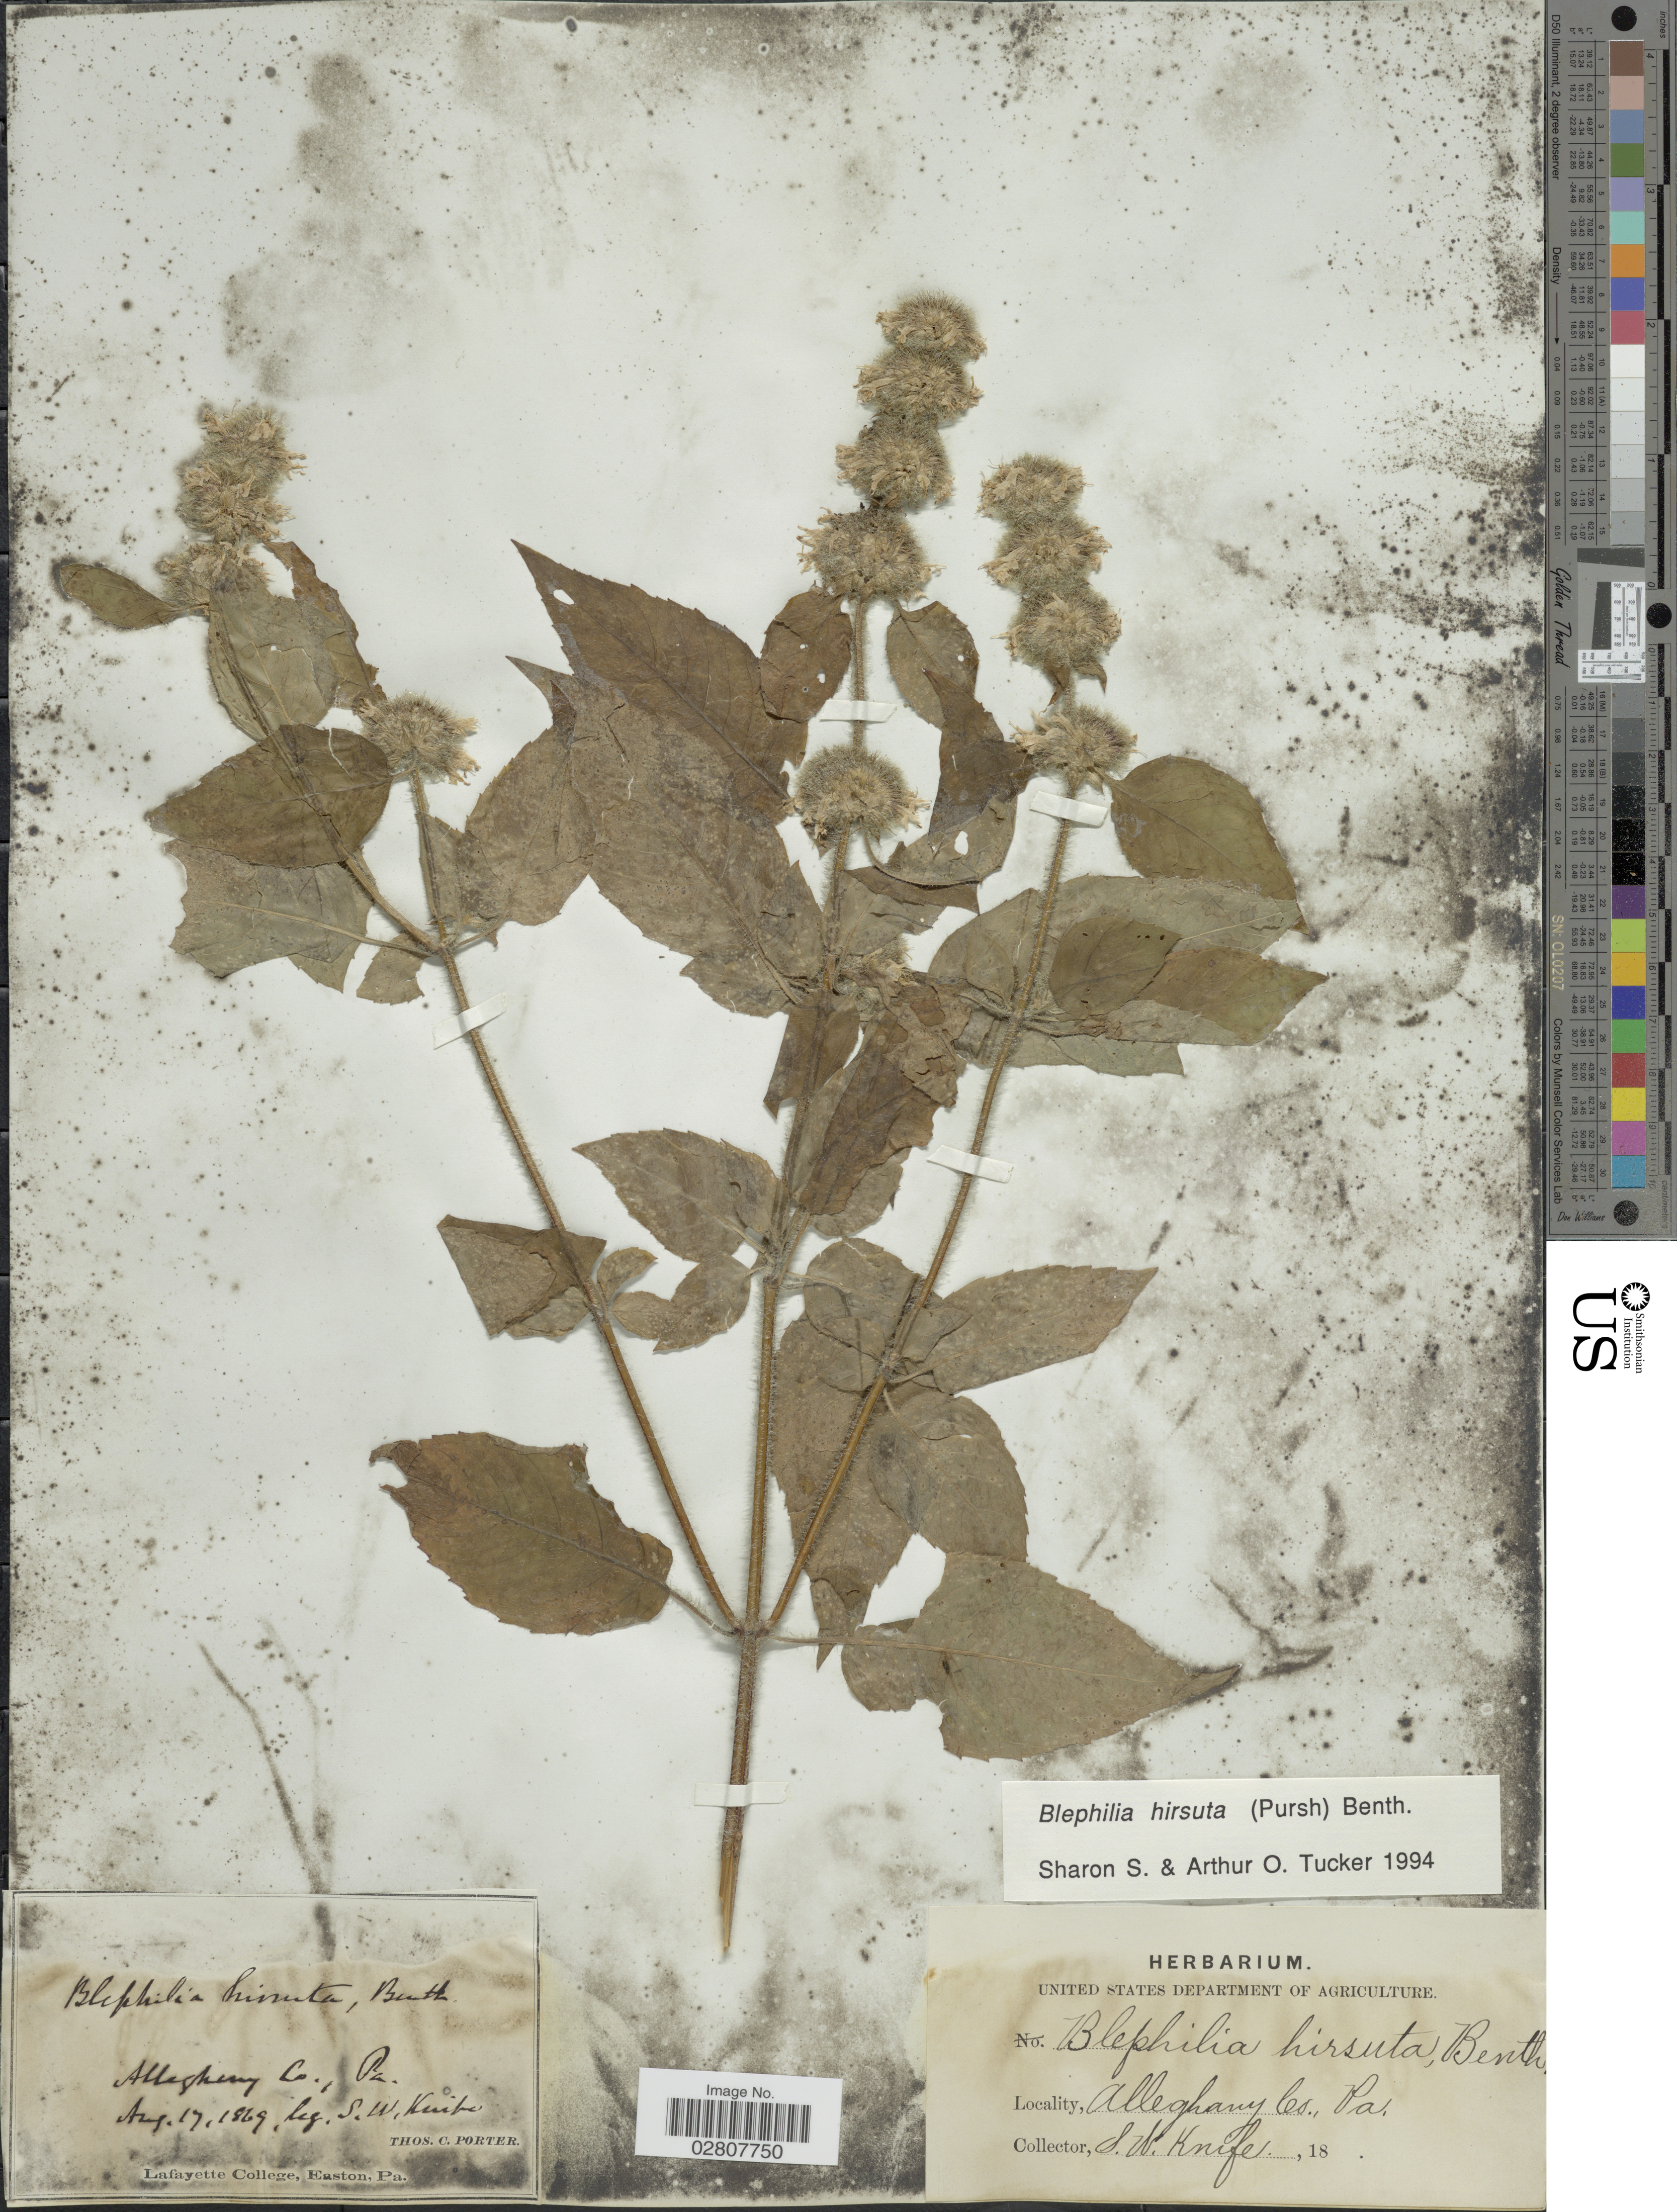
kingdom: Plantae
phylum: Tracheophyta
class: Magnoliopsida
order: Lamiales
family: Lamiaceae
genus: Blephilia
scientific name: Blephilia hirsuta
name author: (Pursh) Benth.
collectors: S. Knife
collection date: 1869-08-17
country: United States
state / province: Pennsylvania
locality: Alleghany Co.